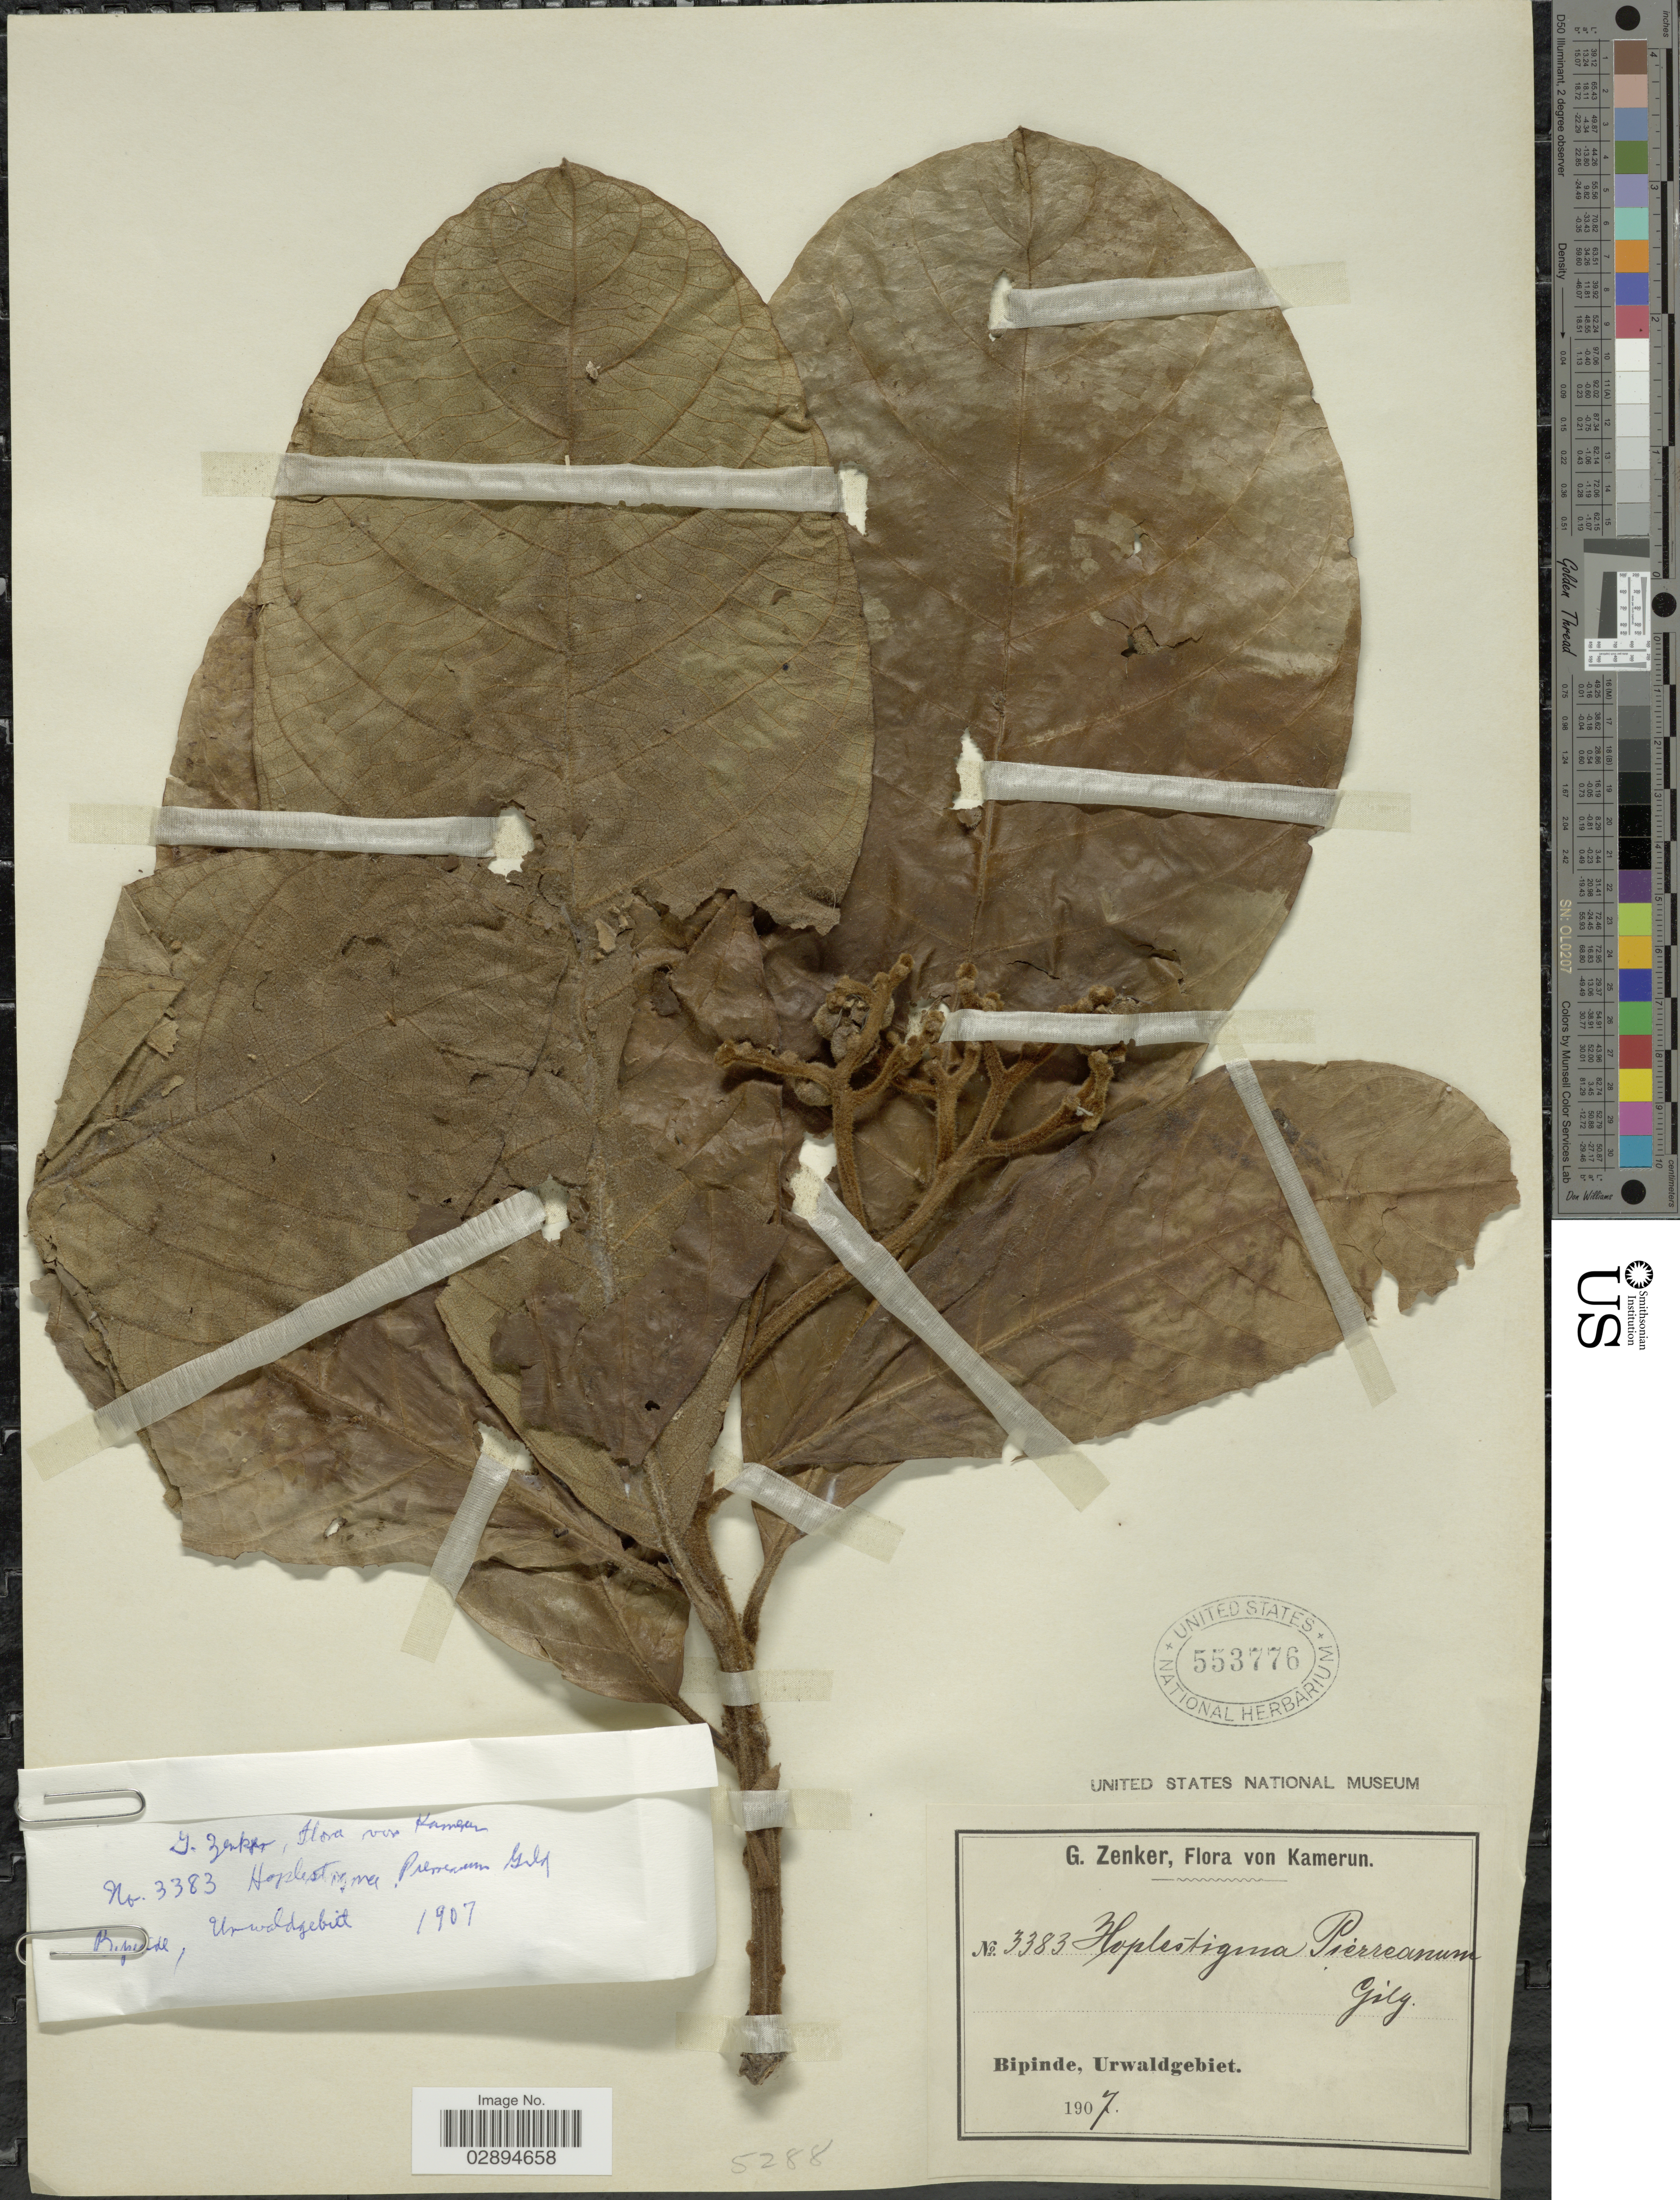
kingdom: Plantae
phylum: Tracheophyta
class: Magnoliopsida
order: Boraginales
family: Hoplestigmataceae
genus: Hoplestigma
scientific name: Hoplestigma pierreanum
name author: Gilg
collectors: G. A. Zenker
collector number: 3383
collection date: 1907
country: Cameroon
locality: Kamerun. Bipinde, Urwaldgebiet.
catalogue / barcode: US 553776